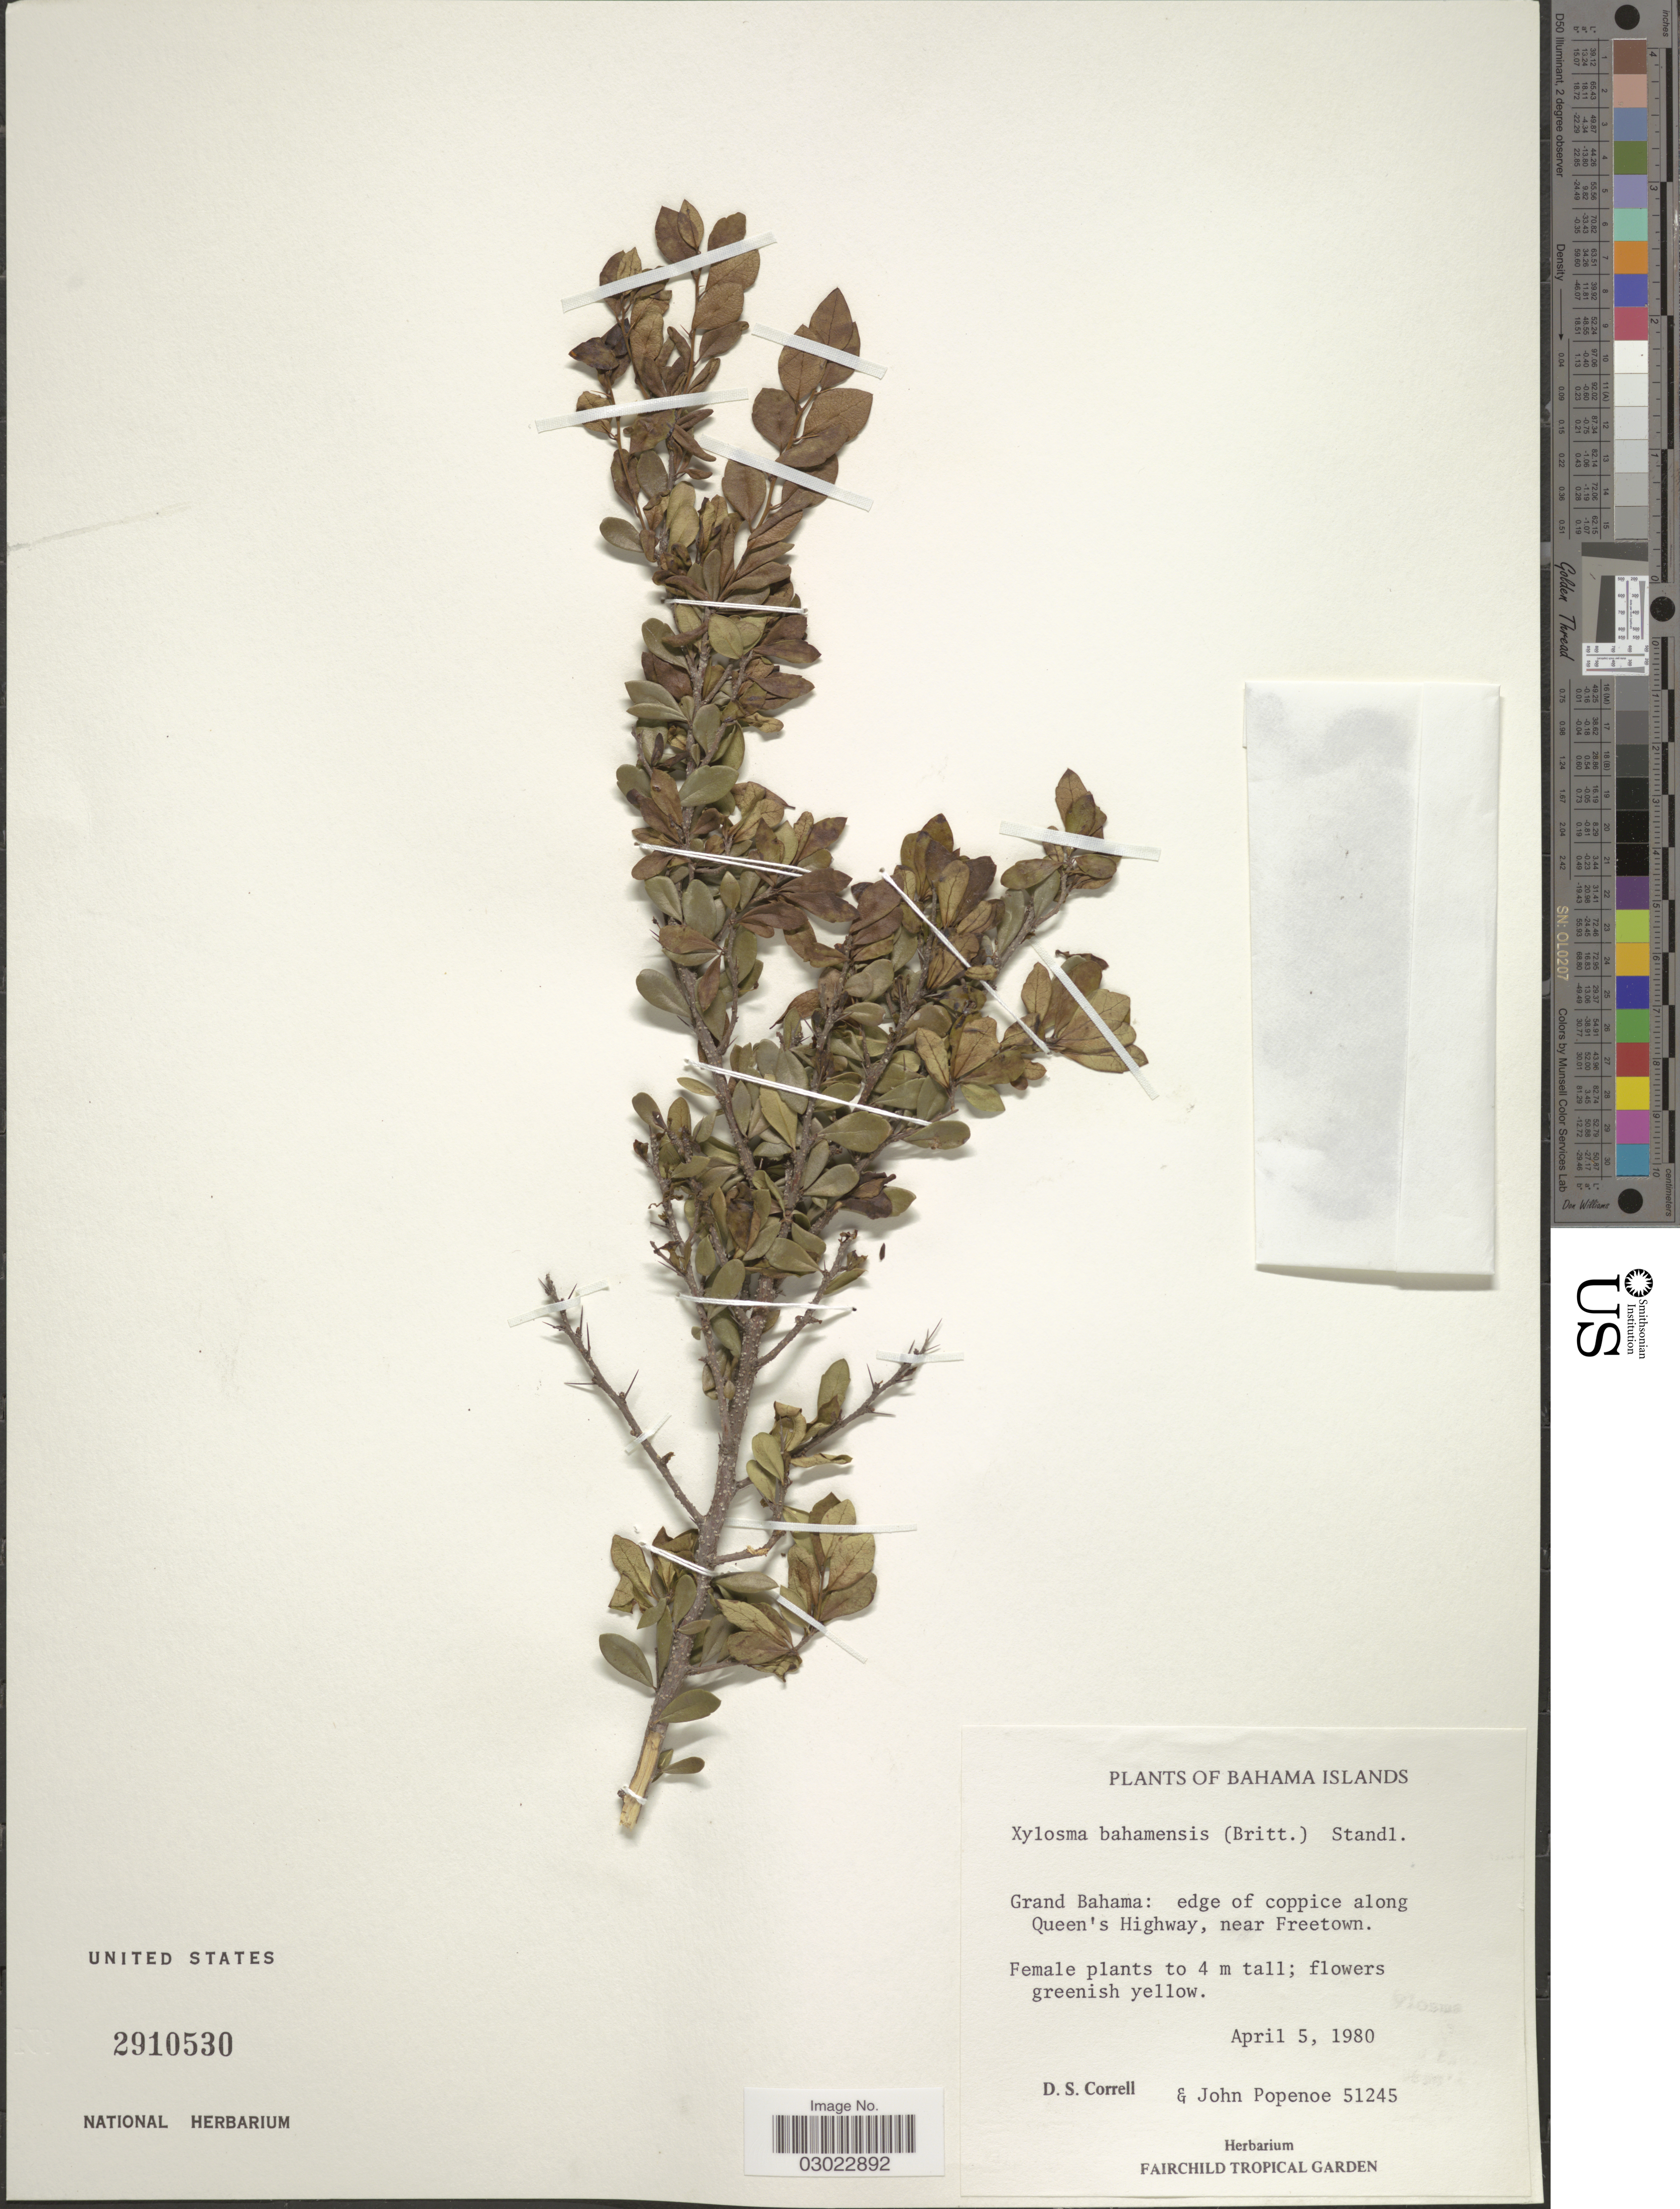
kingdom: Plantae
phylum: Tracheophyta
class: Magnoliopsida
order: Malpighiales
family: Salicaceae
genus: Xylosma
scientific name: Xylosma bahamensis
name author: Standl.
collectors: D. S. Correll & J. Popenoe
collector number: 51245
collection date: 1980-04-05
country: Bahamas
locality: Grand Bahama: edge of coppice along Queen's Highway, near Freetown.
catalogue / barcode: US 2910530